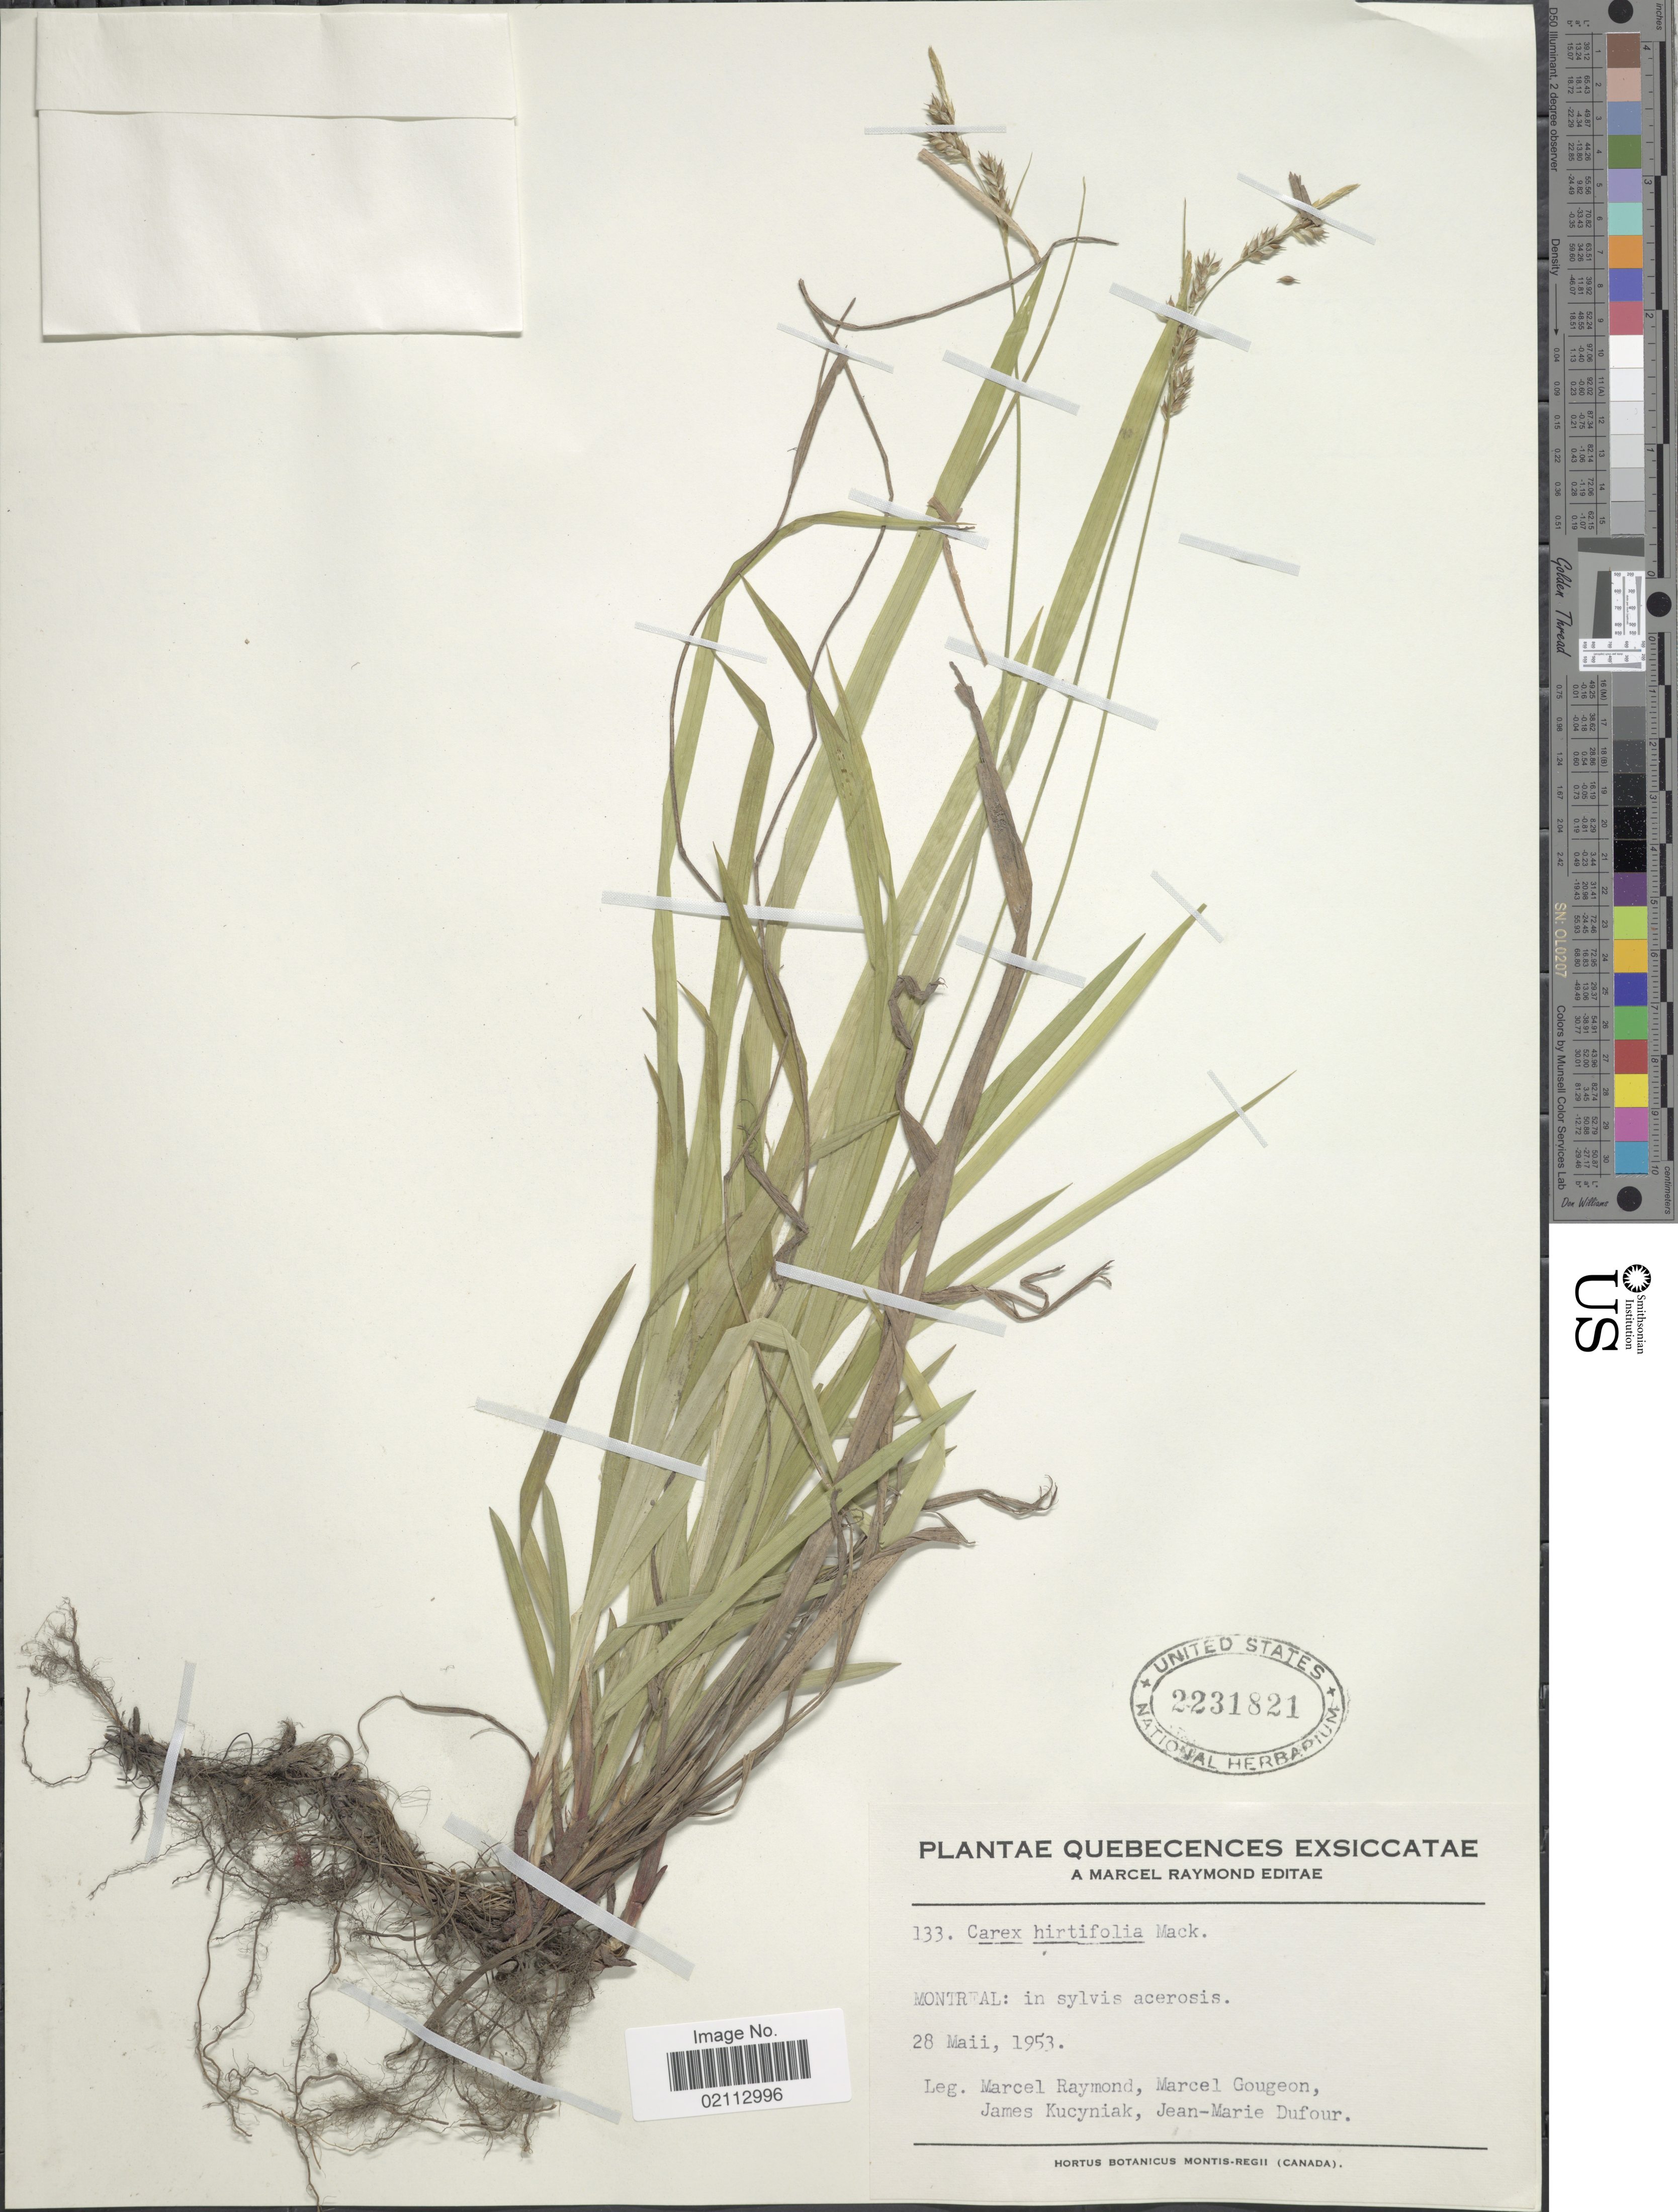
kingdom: Plantae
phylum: Tracheophyta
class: Liliopsida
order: Poales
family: Cyperaceae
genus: Carex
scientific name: Carex hirtifolia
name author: Mack.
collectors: M. Raymond, M. Gougeon, J. Kucyniak & J.-M. L. Dufour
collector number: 133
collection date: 1953-05-28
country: Canada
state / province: Quebec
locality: Quebecences. Montreal: in silvis acerosis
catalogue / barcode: US 2231821